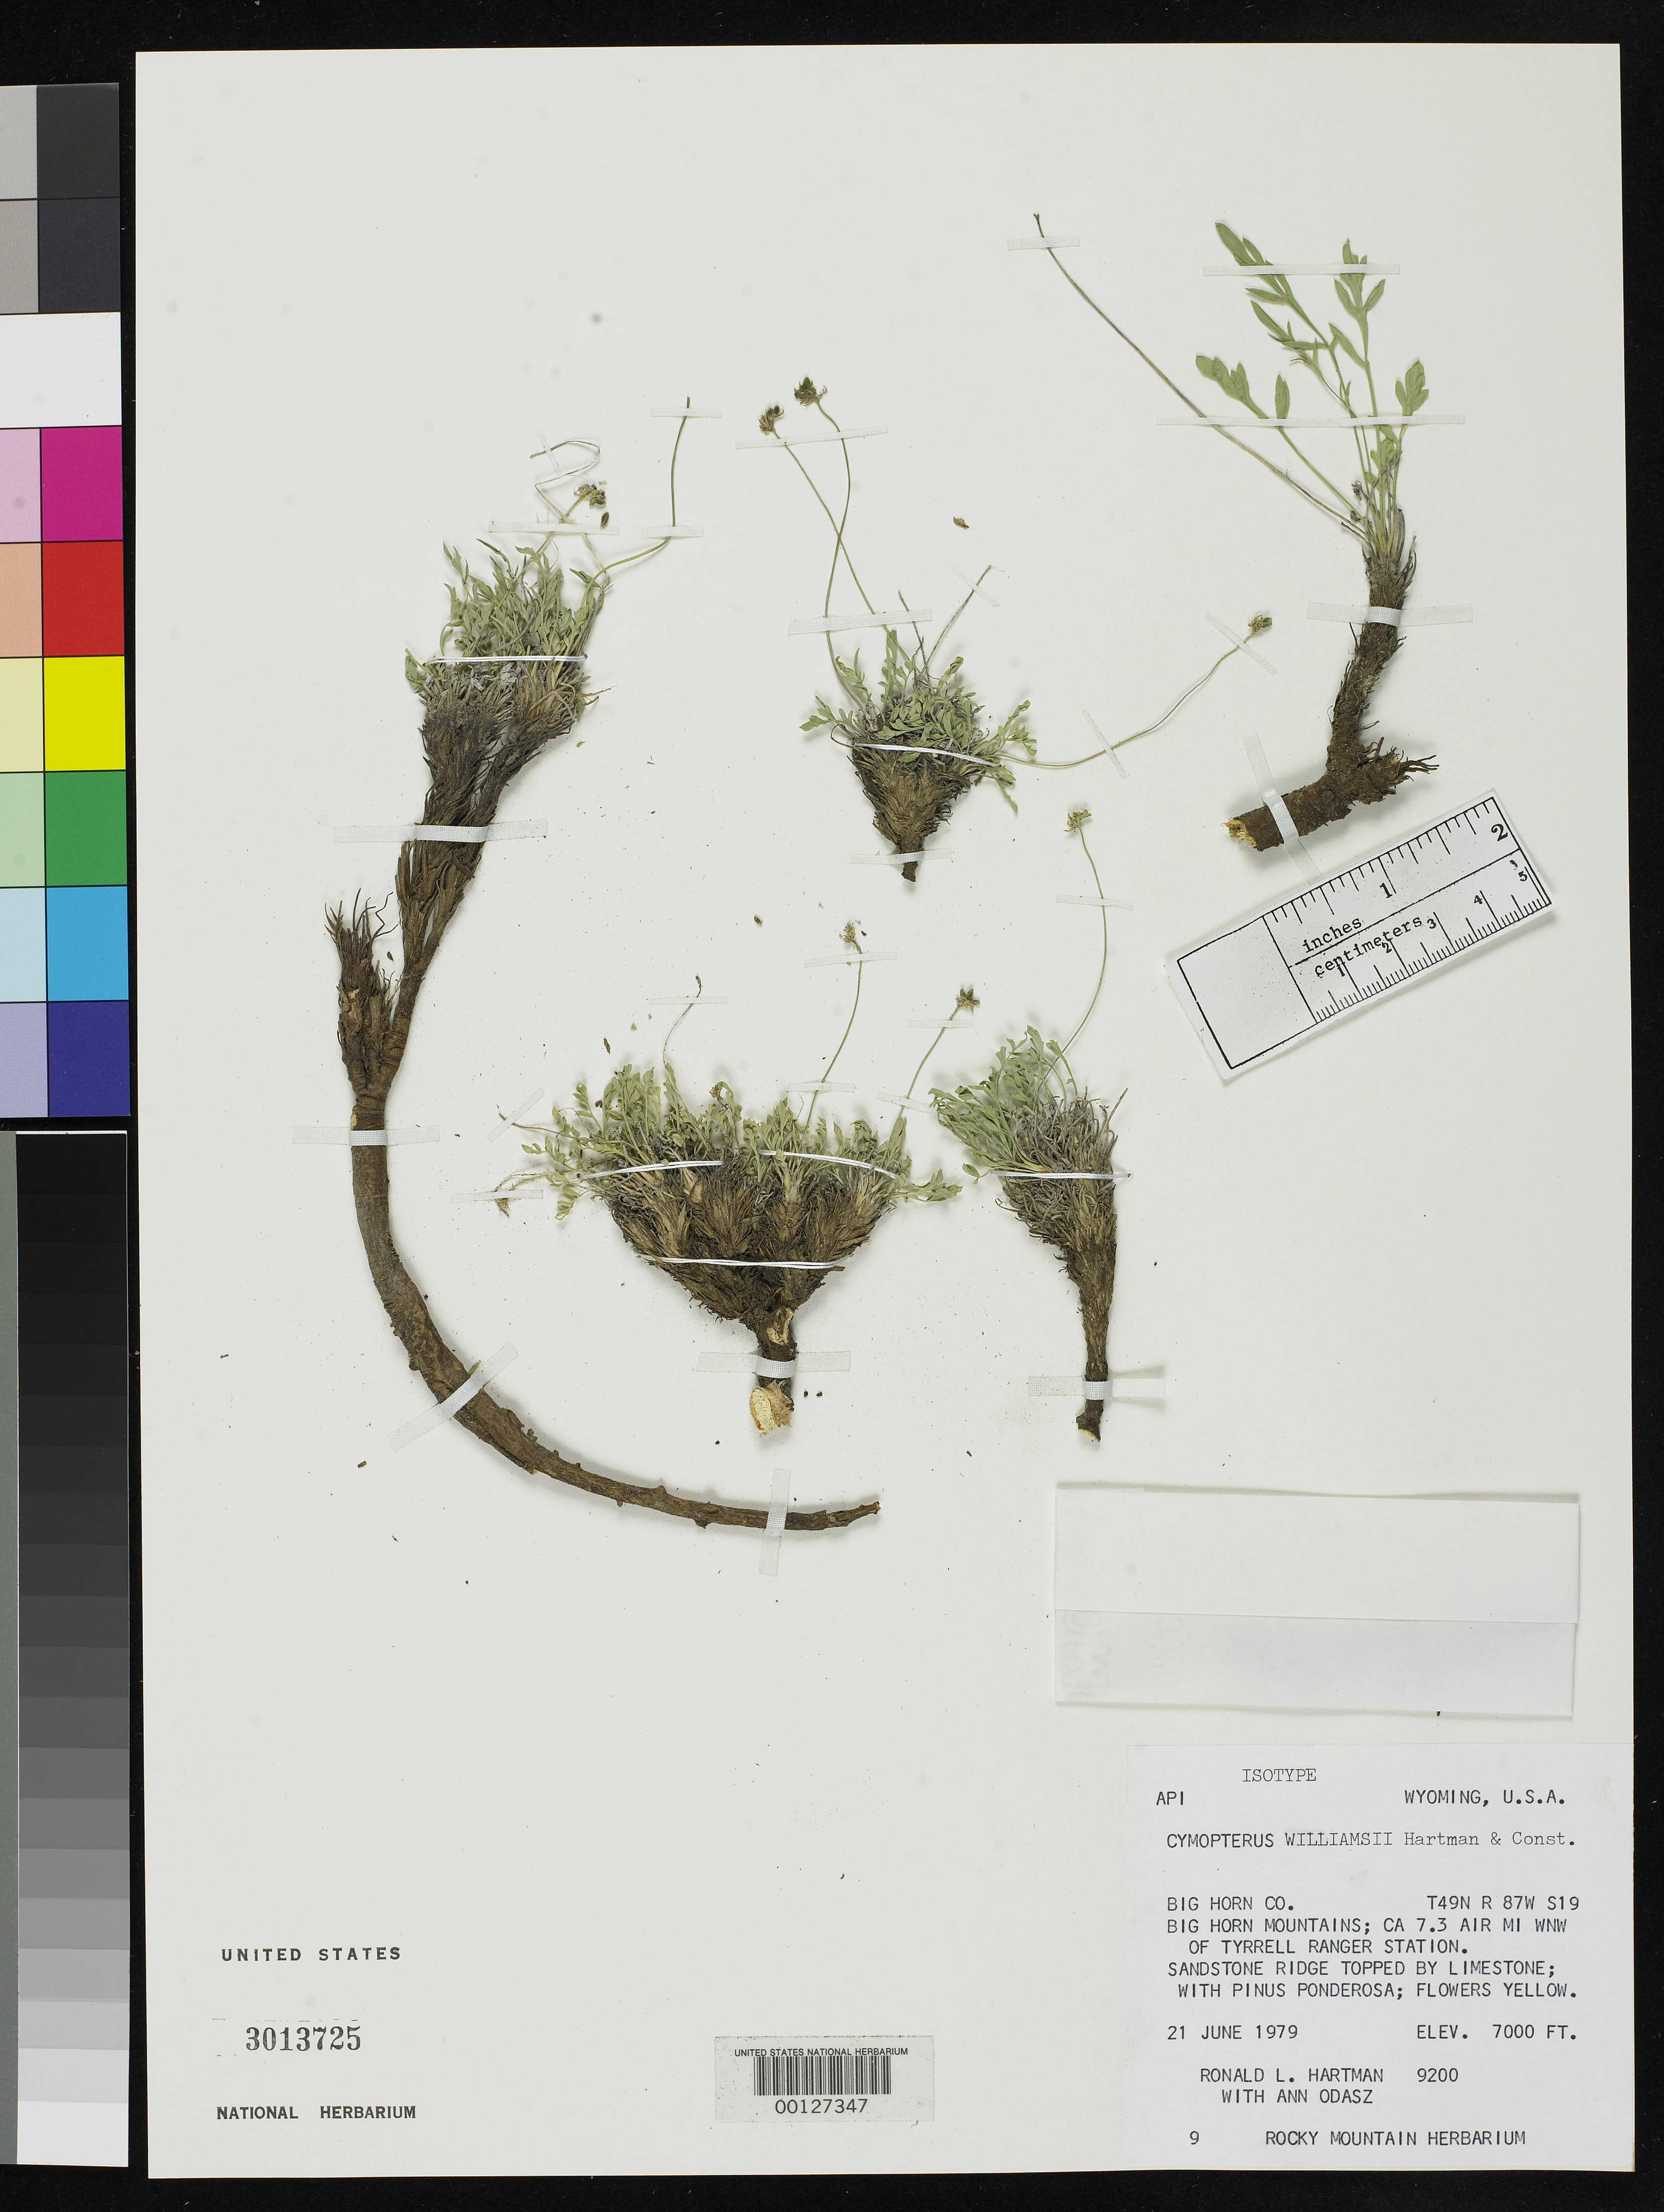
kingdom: Plantae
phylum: Tracheophyta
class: Magnoliopsida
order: Apiales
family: Apiaceae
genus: Cymopterus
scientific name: Cymopterus williamsii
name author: R.L. Hartm. & Constance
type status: Isotype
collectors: R. L. Hartman & A. Odasz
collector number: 9200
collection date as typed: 21 Jun 1979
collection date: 1979-06-21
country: United States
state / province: Wyoming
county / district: Big Horn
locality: Big Horn Mts., 7.3 air miles WNW of Tyrrell Ranger Station.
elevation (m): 2134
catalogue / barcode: US 3013725